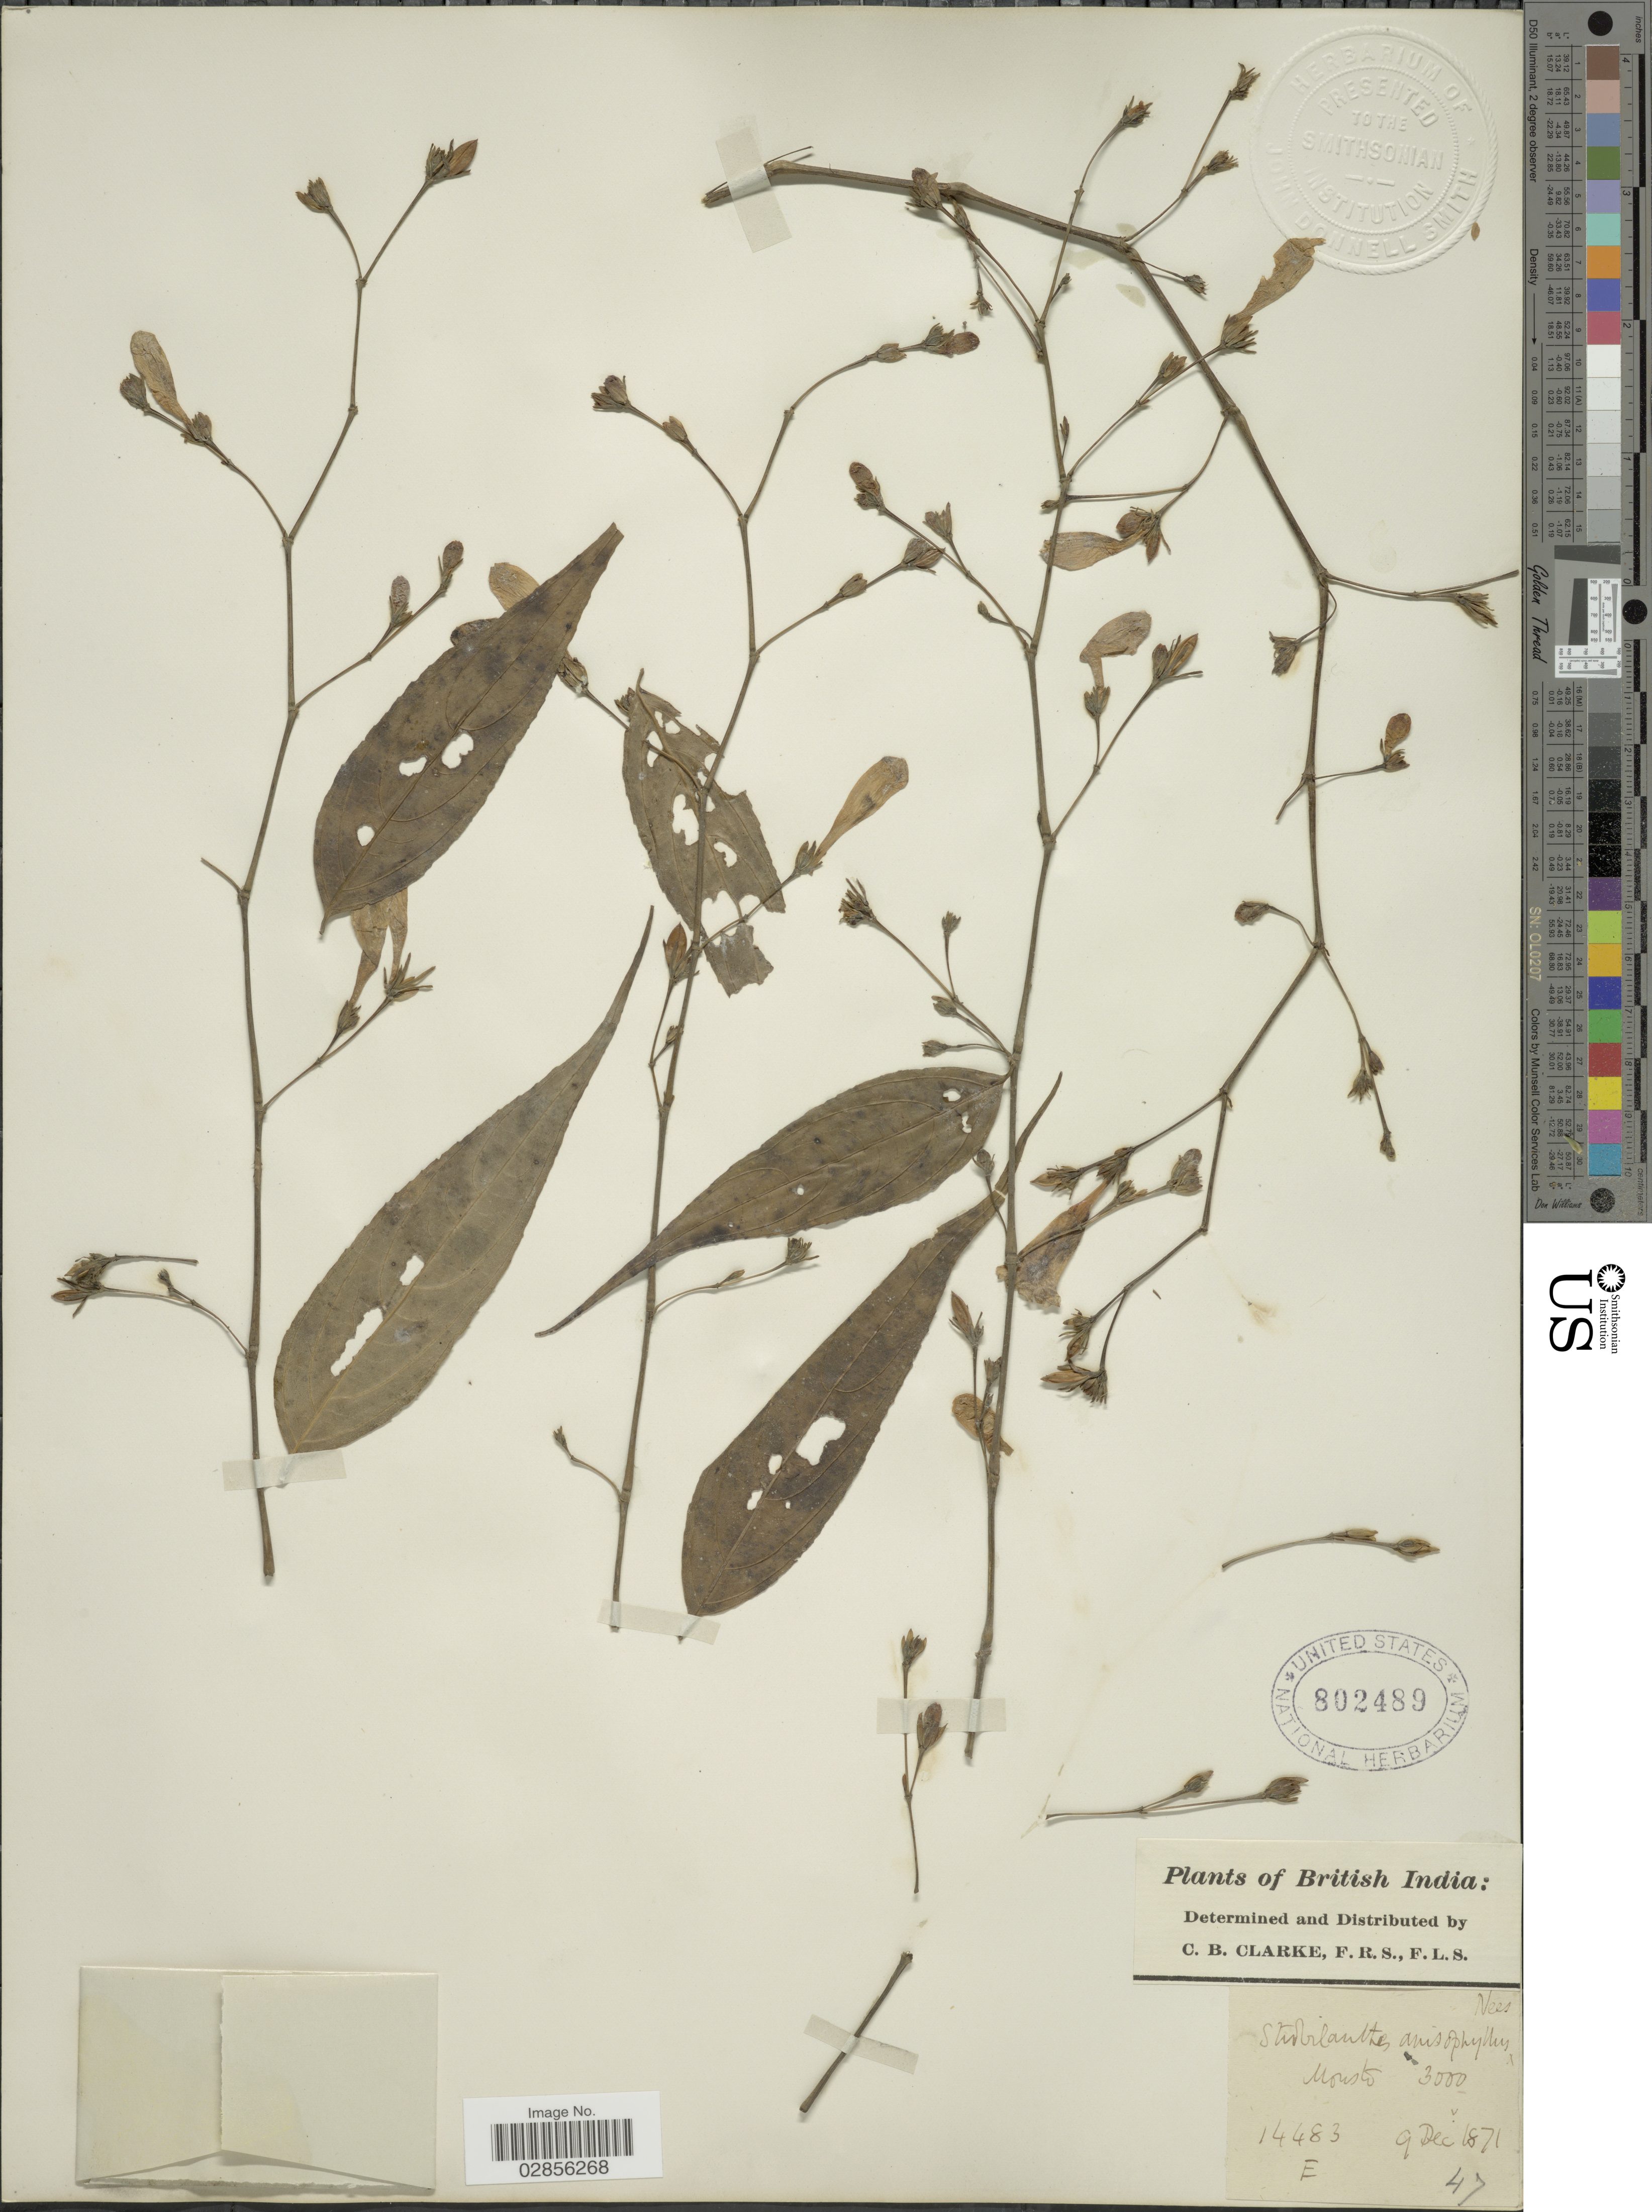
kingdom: Plantae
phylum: Tracheophyta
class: Magnoliopsida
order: Lamiales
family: Acanthaceae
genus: Strobilanthes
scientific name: Strobilanthes anisophylla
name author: (Wall. ex Hook.) T. Anderson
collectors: C. B. Clarke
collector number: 14483E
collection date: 1871-12-09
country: India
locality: British India. Monsto.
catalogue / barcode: US 802489